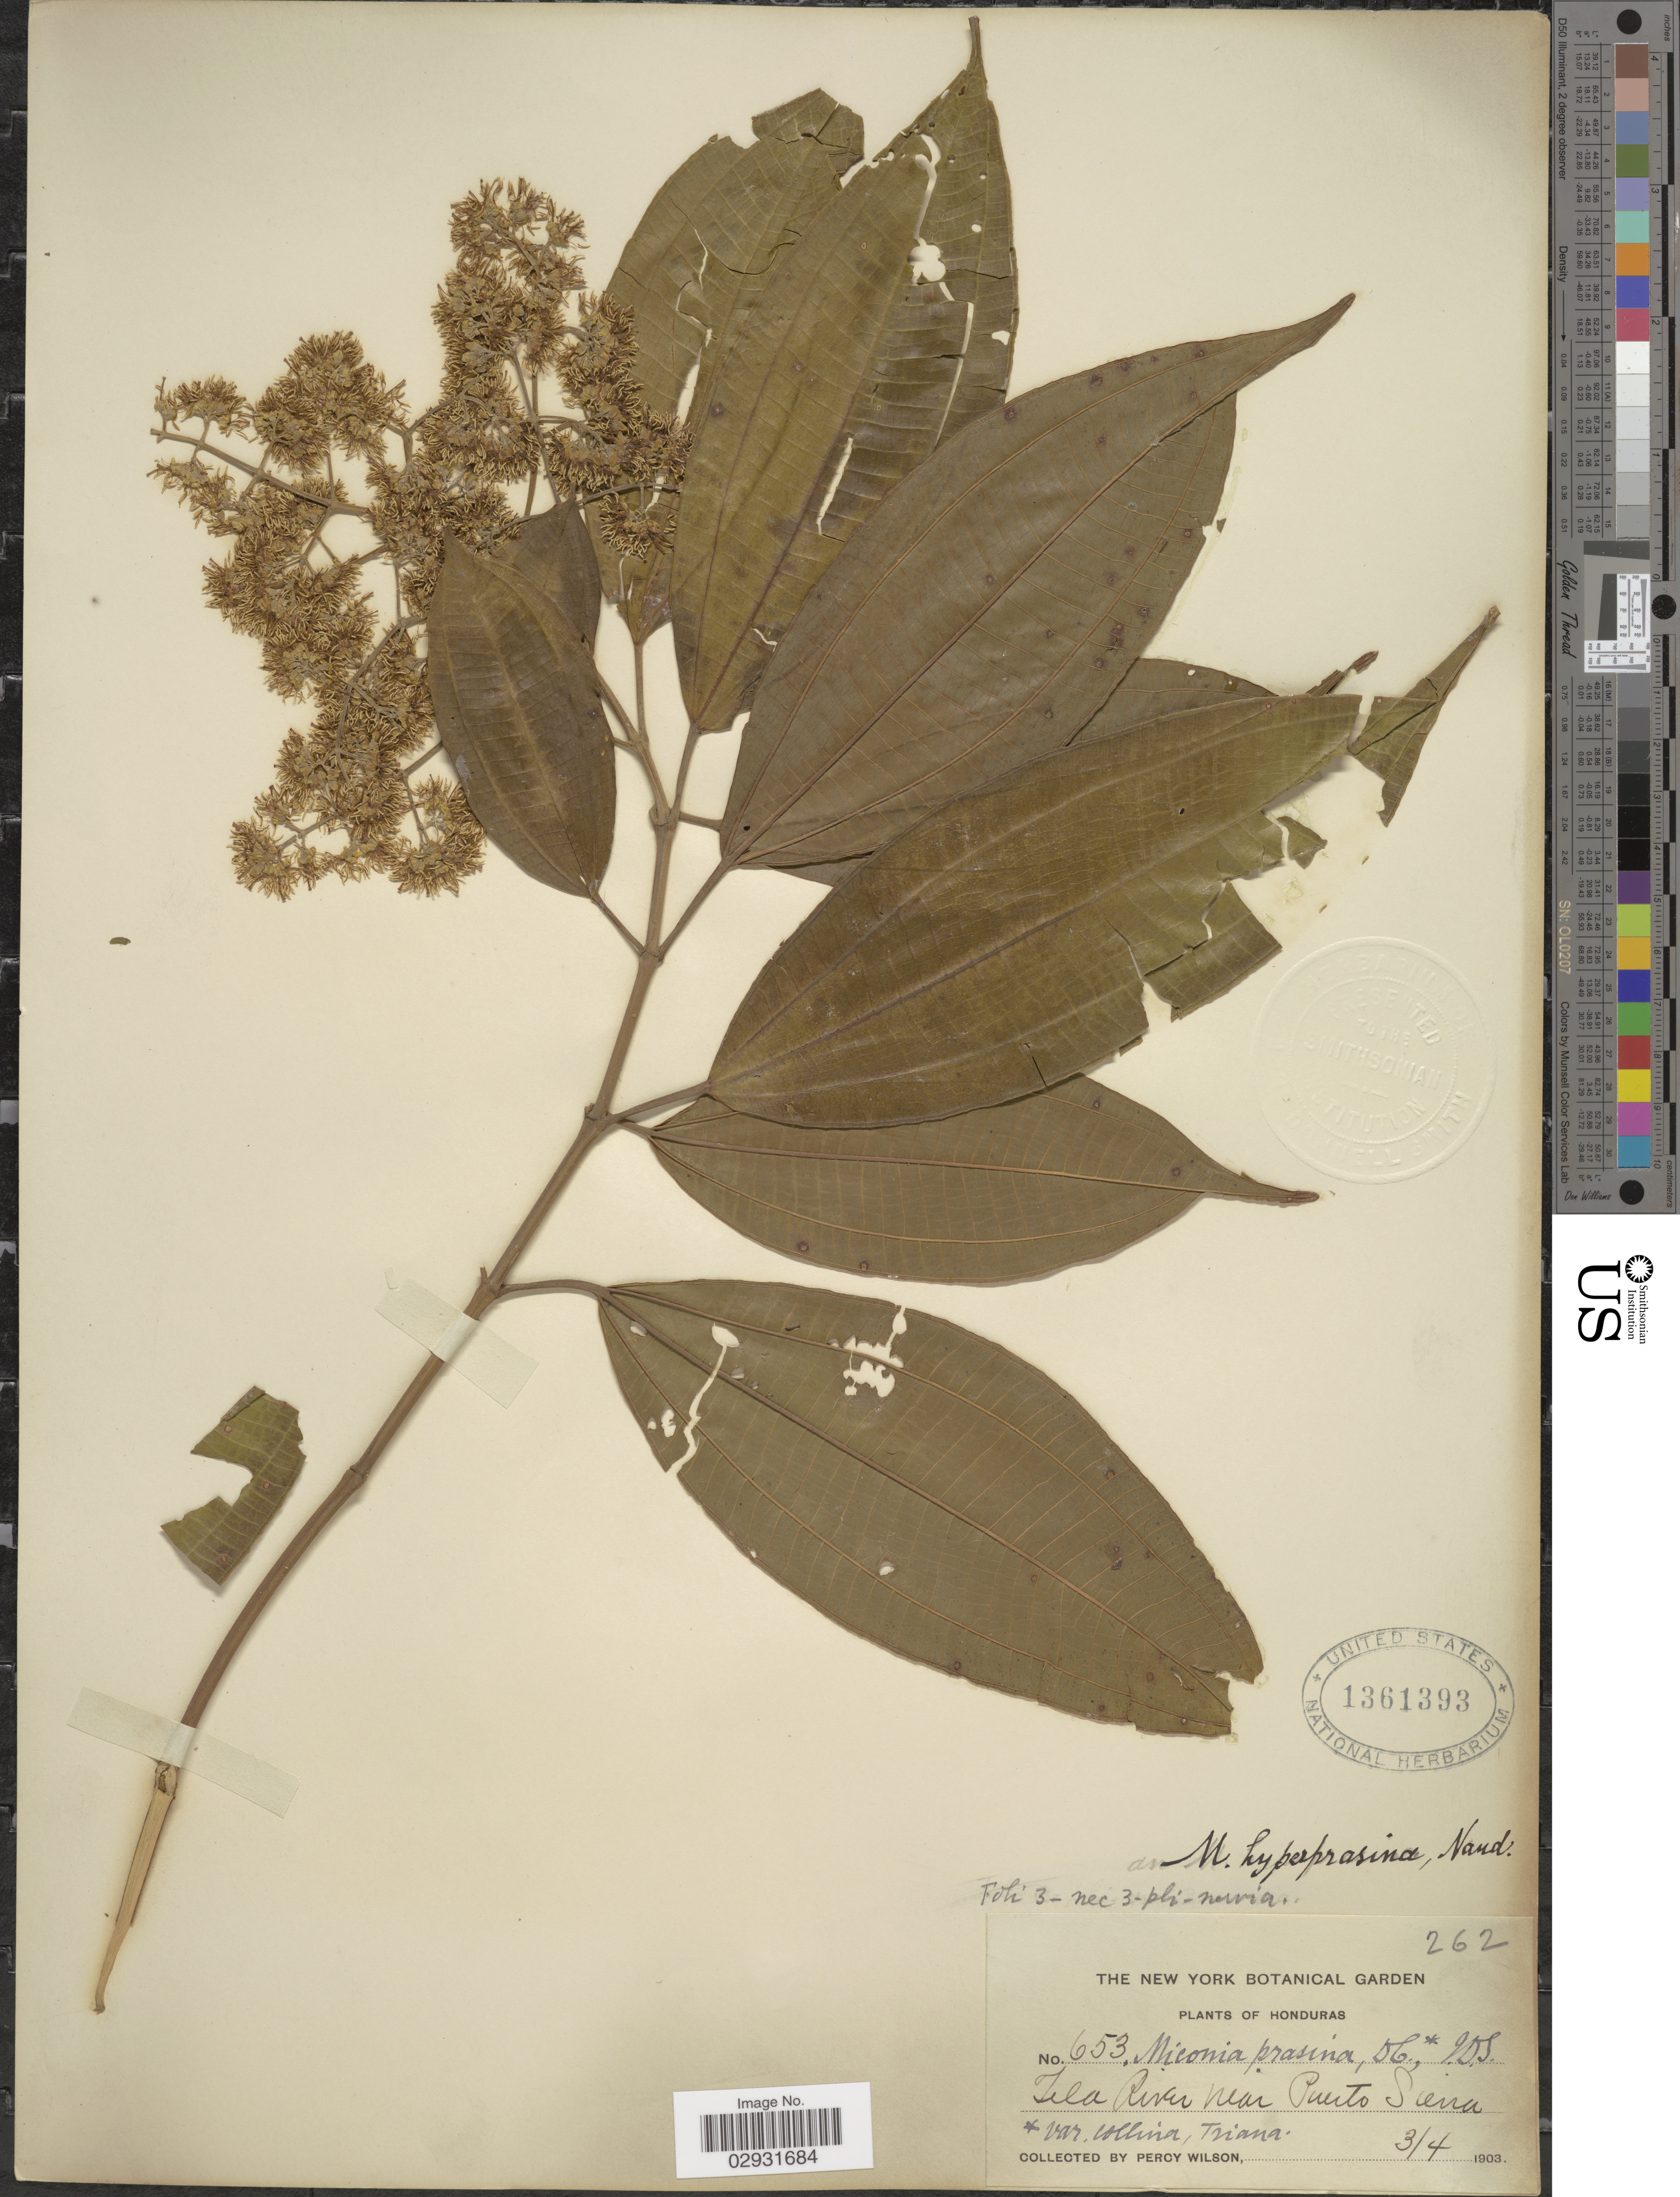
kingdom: Plantae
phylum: Tracheophyta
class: Magnoliopsida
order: Myrtales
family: Melastomataceae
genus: Miconia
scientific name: Miconia affinis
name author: DC.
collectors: P. Wilson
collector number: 653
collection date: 1903-04-03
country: Honduras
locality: Tela River near Puerto Sierra.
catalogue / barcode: US 1361393